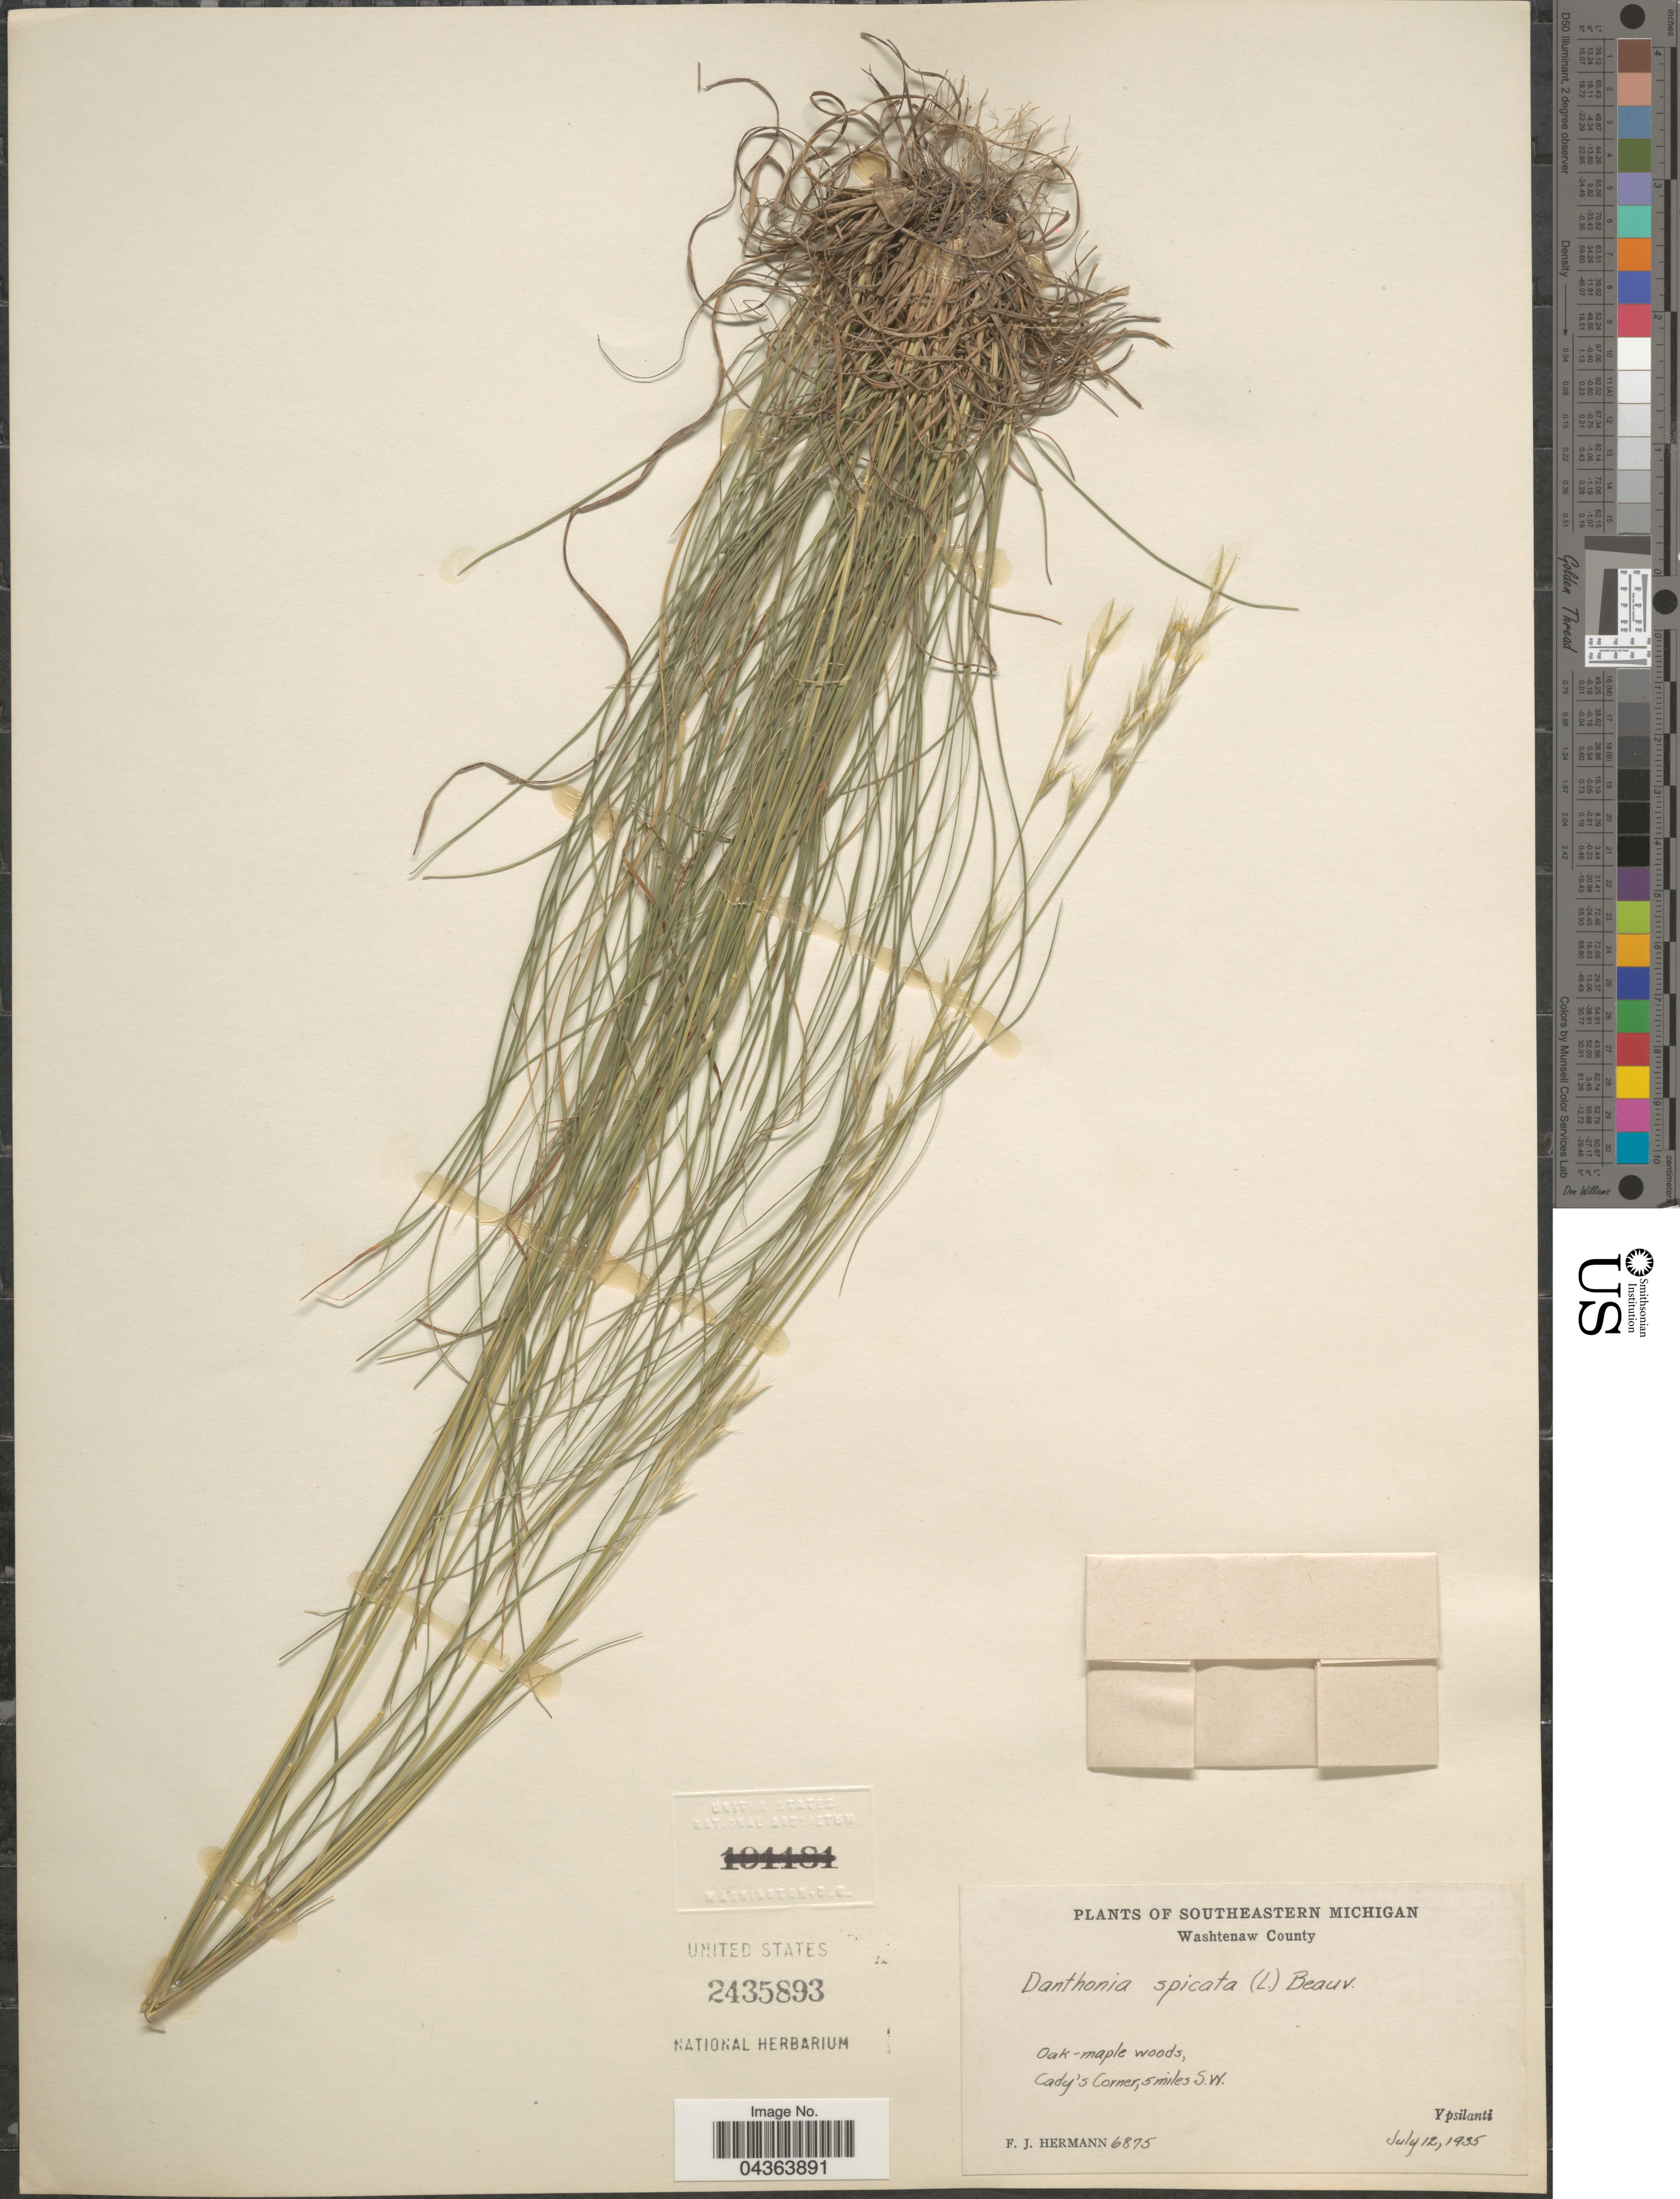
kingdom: Plantae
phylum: Tracheophyta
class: Liliopsida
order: Poales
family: Poaceae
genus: Danthonia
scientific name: Danthonia spicata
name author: (L.) P. Beauv. ex Roem. & Schult.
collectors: F. J. Hermann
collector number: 6875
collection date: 1935-07-12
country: United States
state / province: Michigan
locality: Southeastern Michigan. Washtenaw County. Cady's Corner, 5 miles S.W. Ypsilanti.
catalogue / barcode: US 2435893